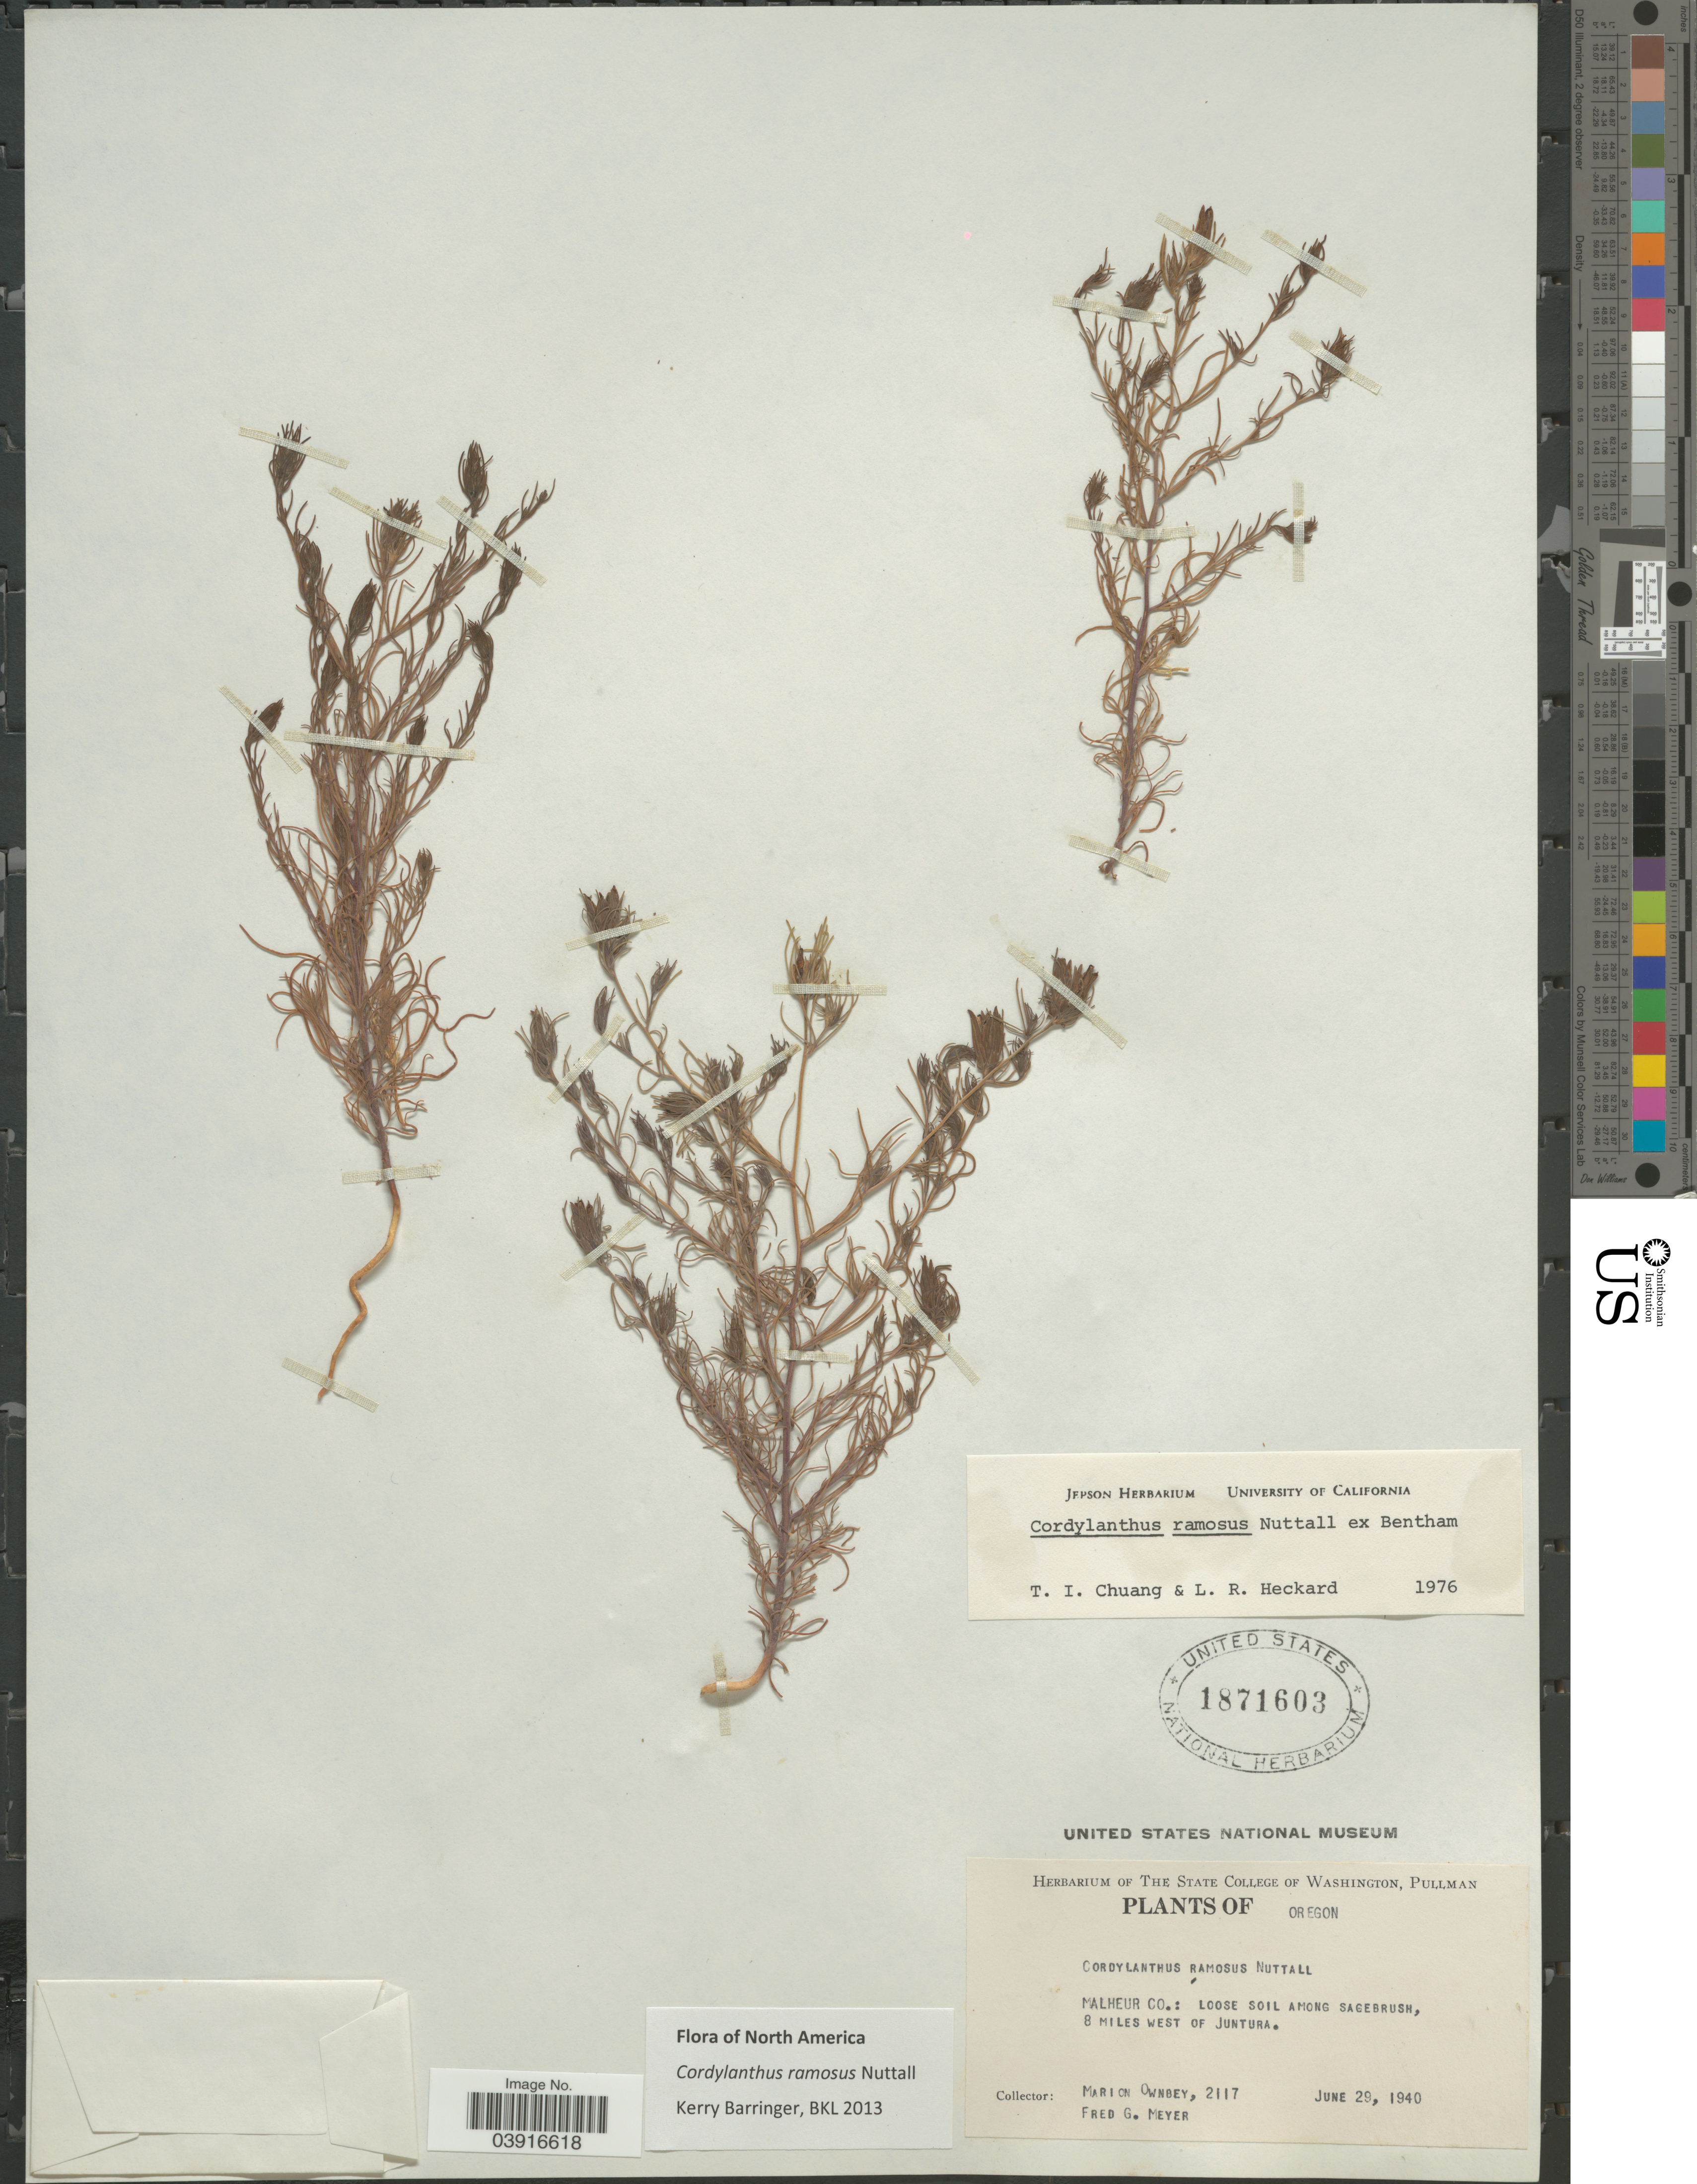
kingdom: Plantae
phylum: Tracheophyta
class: Magnoliopsida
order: Lamiales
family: Orobanchaceae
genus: Cordylanthus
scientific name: Cordylanthus ramosus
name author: Nutt. ex Benth.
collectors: M. Ownbey & F. G. Meyer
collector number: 2117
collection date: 1940-06-29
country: United States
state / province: Oregon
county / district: Malheur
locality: Malheur Co.: 8 miles West of Juntura.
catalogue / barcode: US 1871603